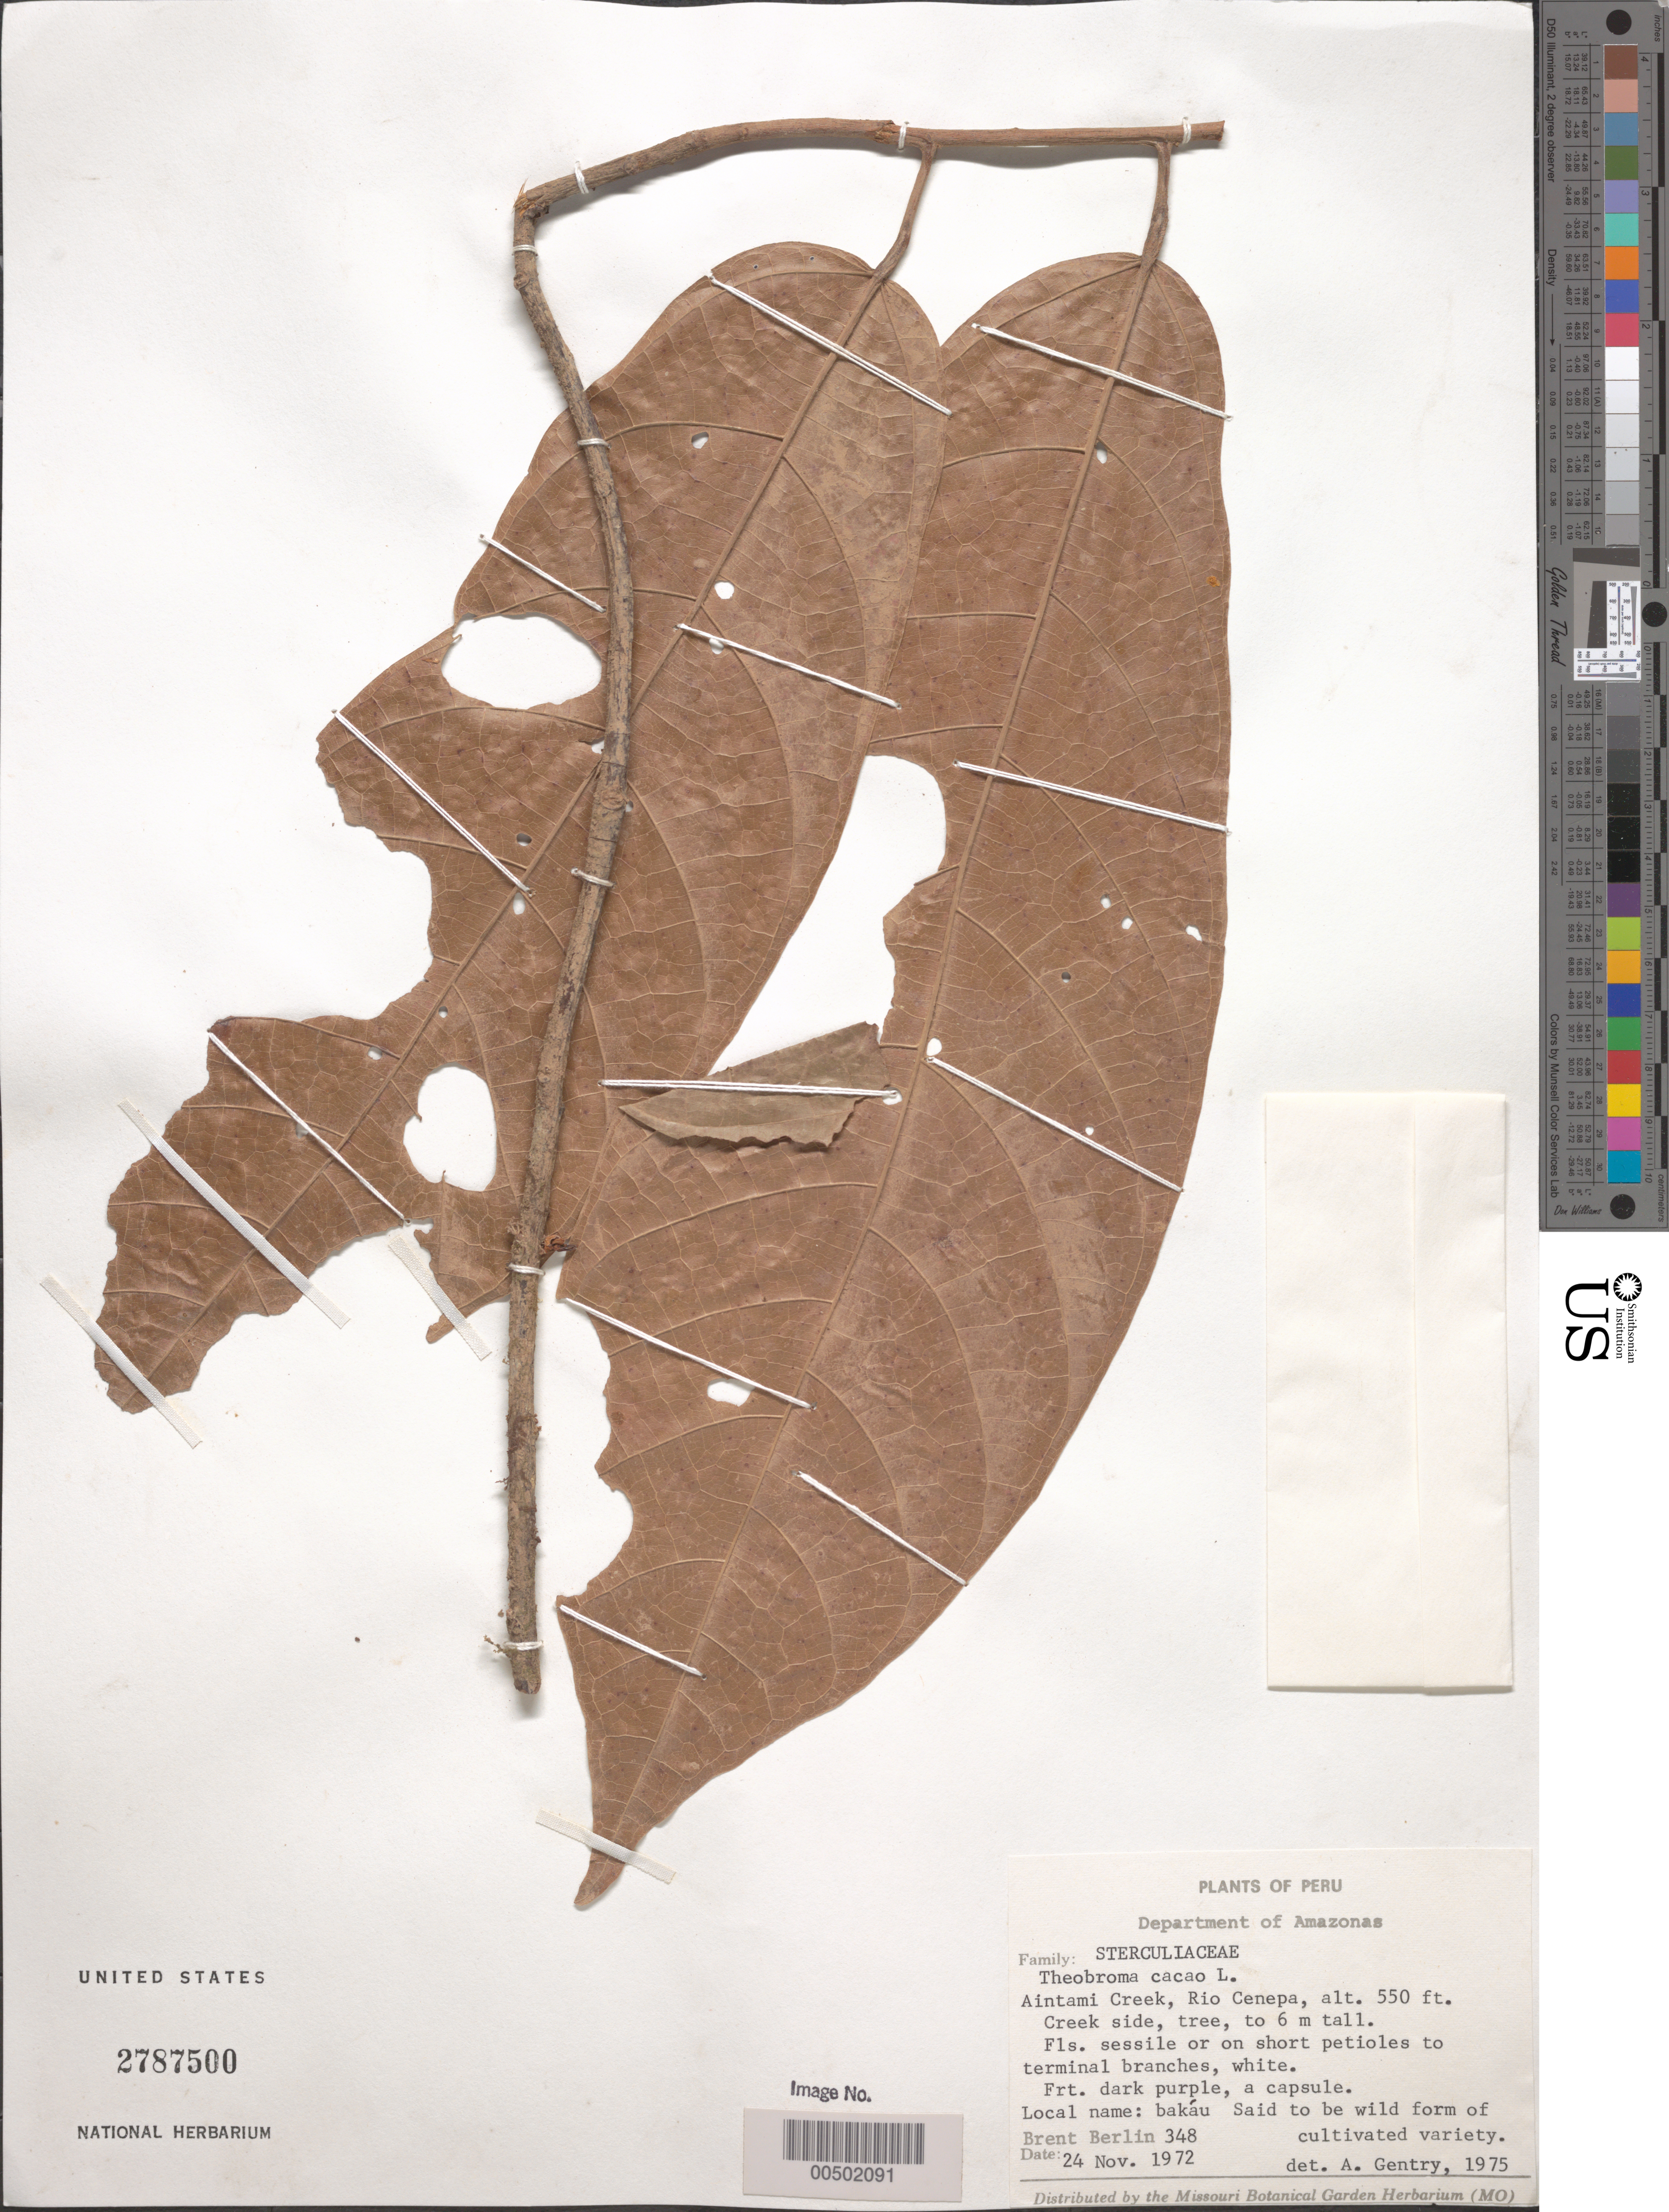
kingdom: Plantae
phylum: Tracheophyta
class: Magnoliopsida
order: Malvales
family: Malvaceae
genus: Theobroma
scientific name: Theobroma cacao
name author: L.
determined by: Gentry, A. H.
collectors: B. Berlin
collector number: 348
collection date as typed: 24 Nov 1972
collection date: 1972-11-24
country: Peru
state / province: Amazonas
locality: Aintami Creek, Río Cenepa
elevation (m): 168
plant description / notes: Common name: bakáu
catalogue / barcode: US 2787500